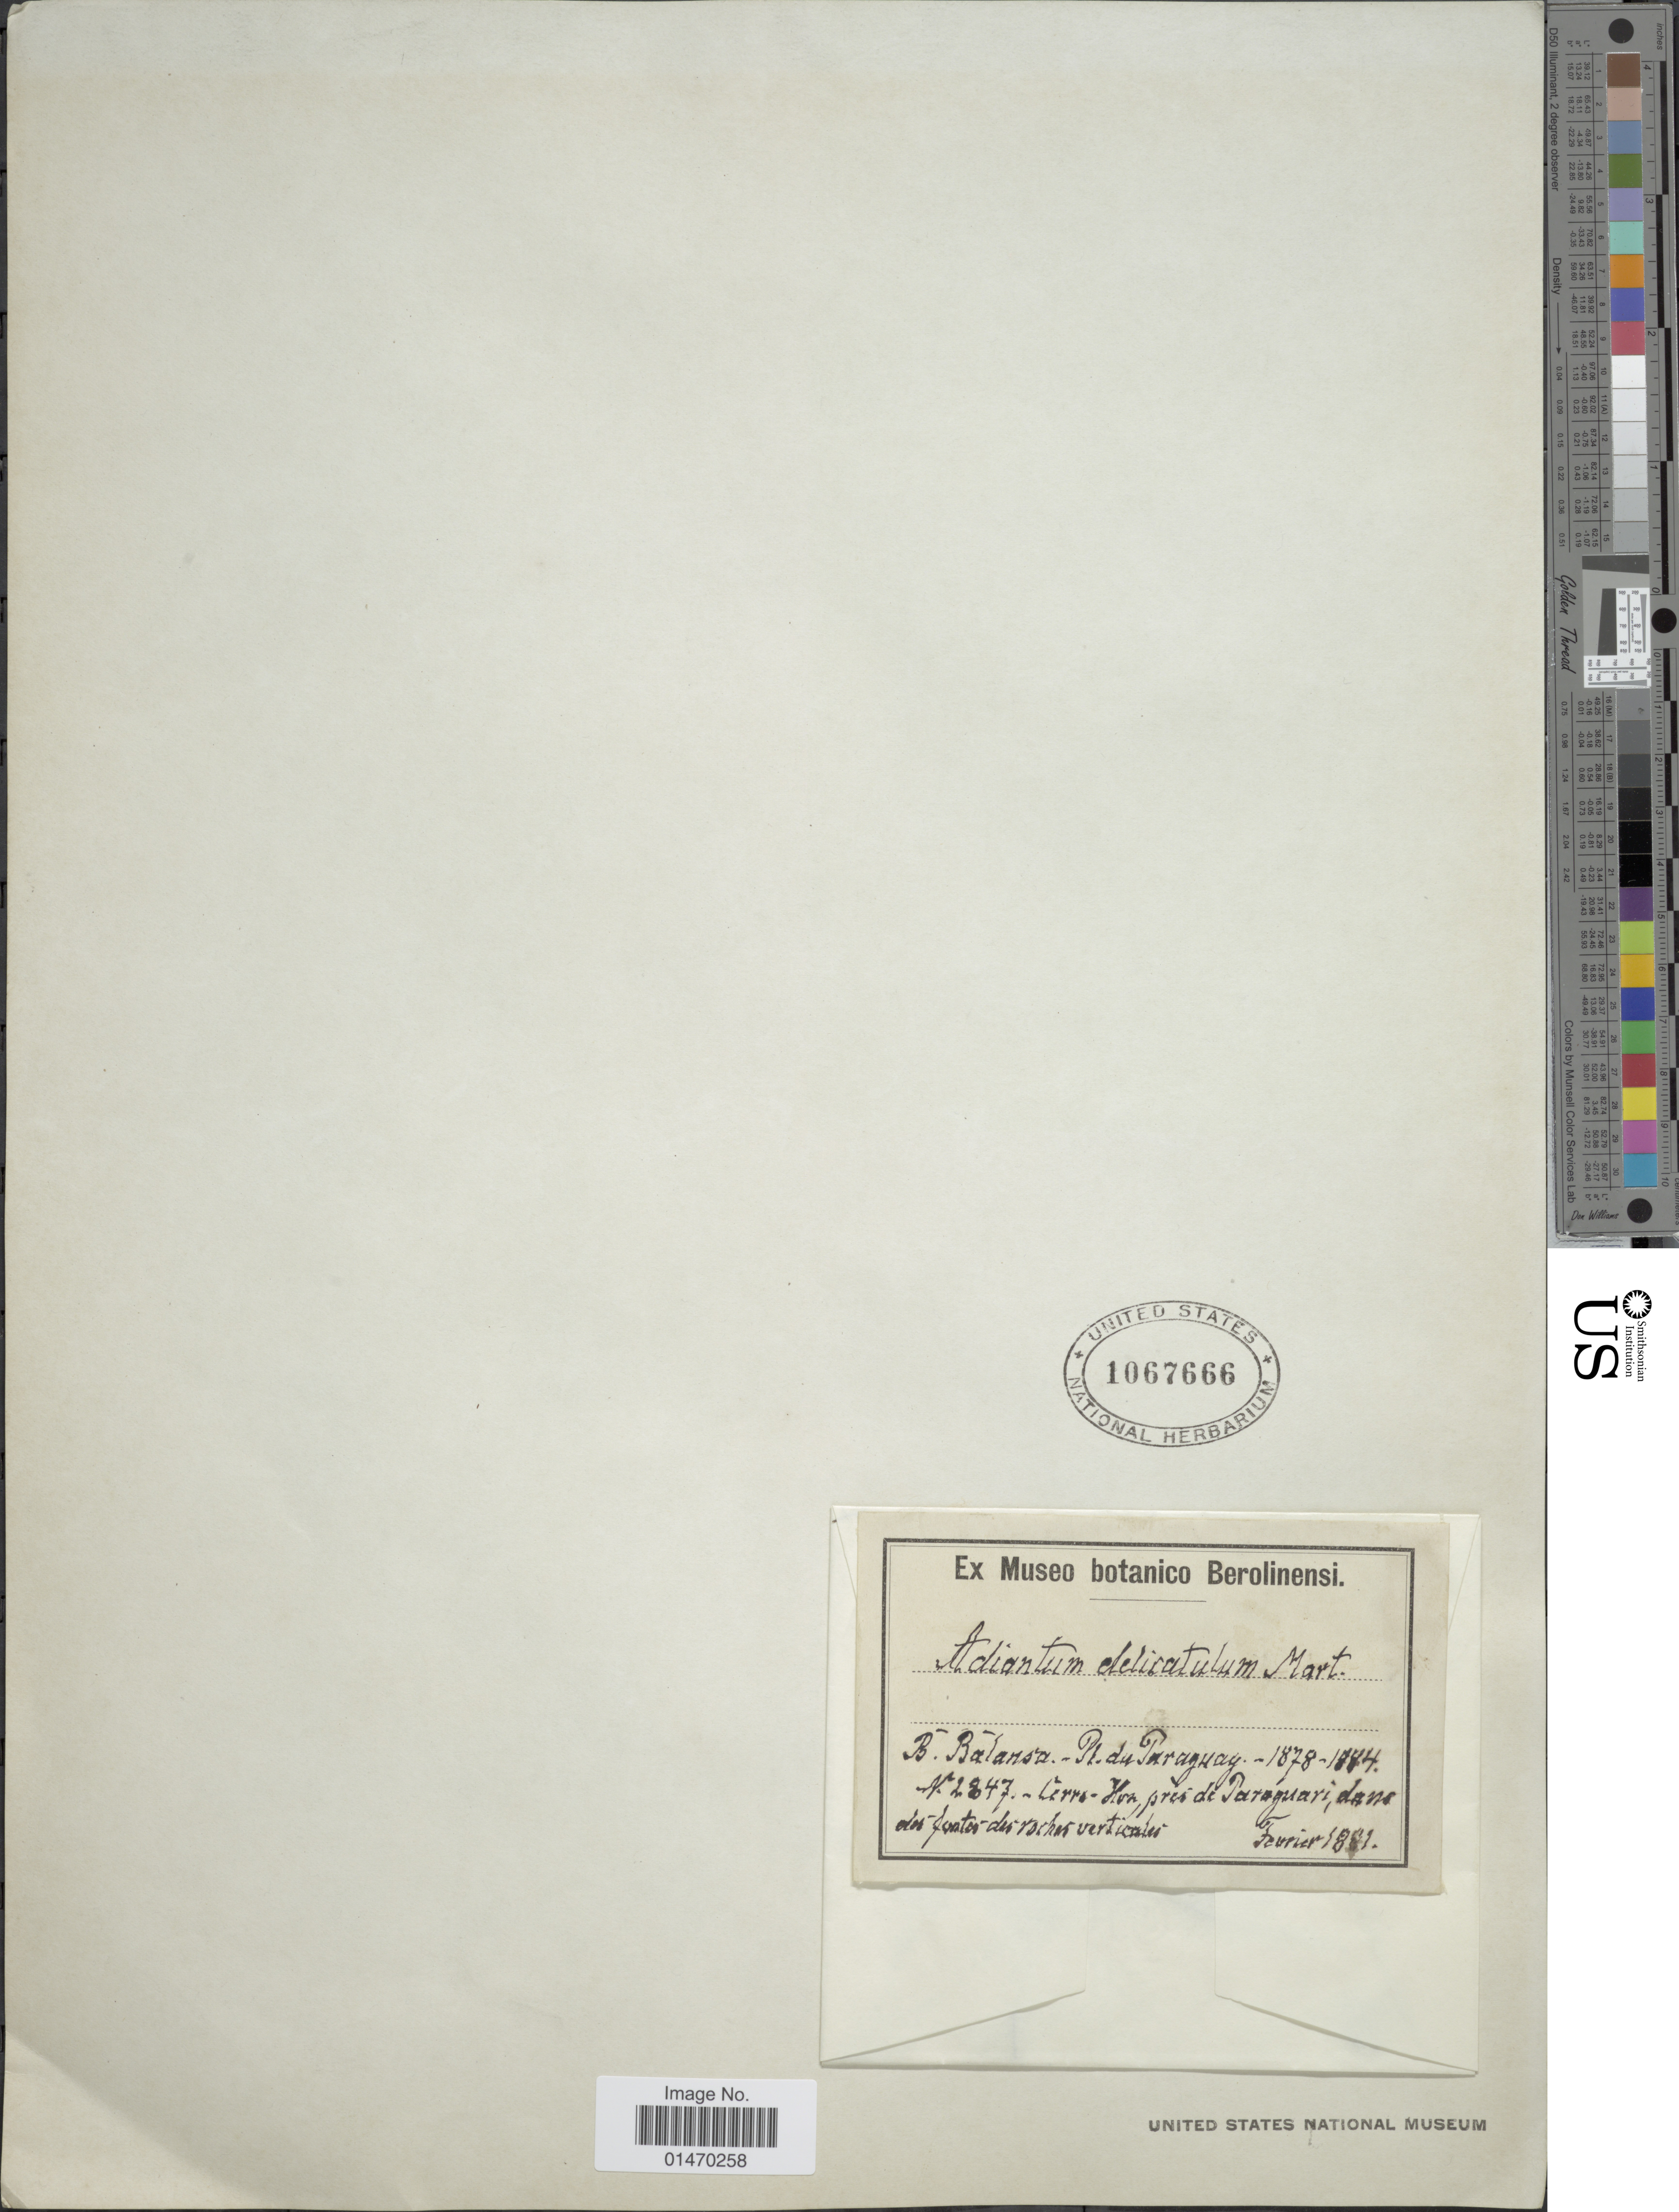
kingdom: Plantae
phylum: Tracheophyta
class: Polypodiopsida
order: Polypodiales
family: Pteridaceae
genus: Adiantum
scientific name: Adiantum delicatulum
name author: Mart.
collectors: B. Balansa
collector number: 2847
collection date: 1881-02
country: Paraguay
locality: Cerro - Hua, pres de Paraguari.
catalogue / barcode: US 1067666